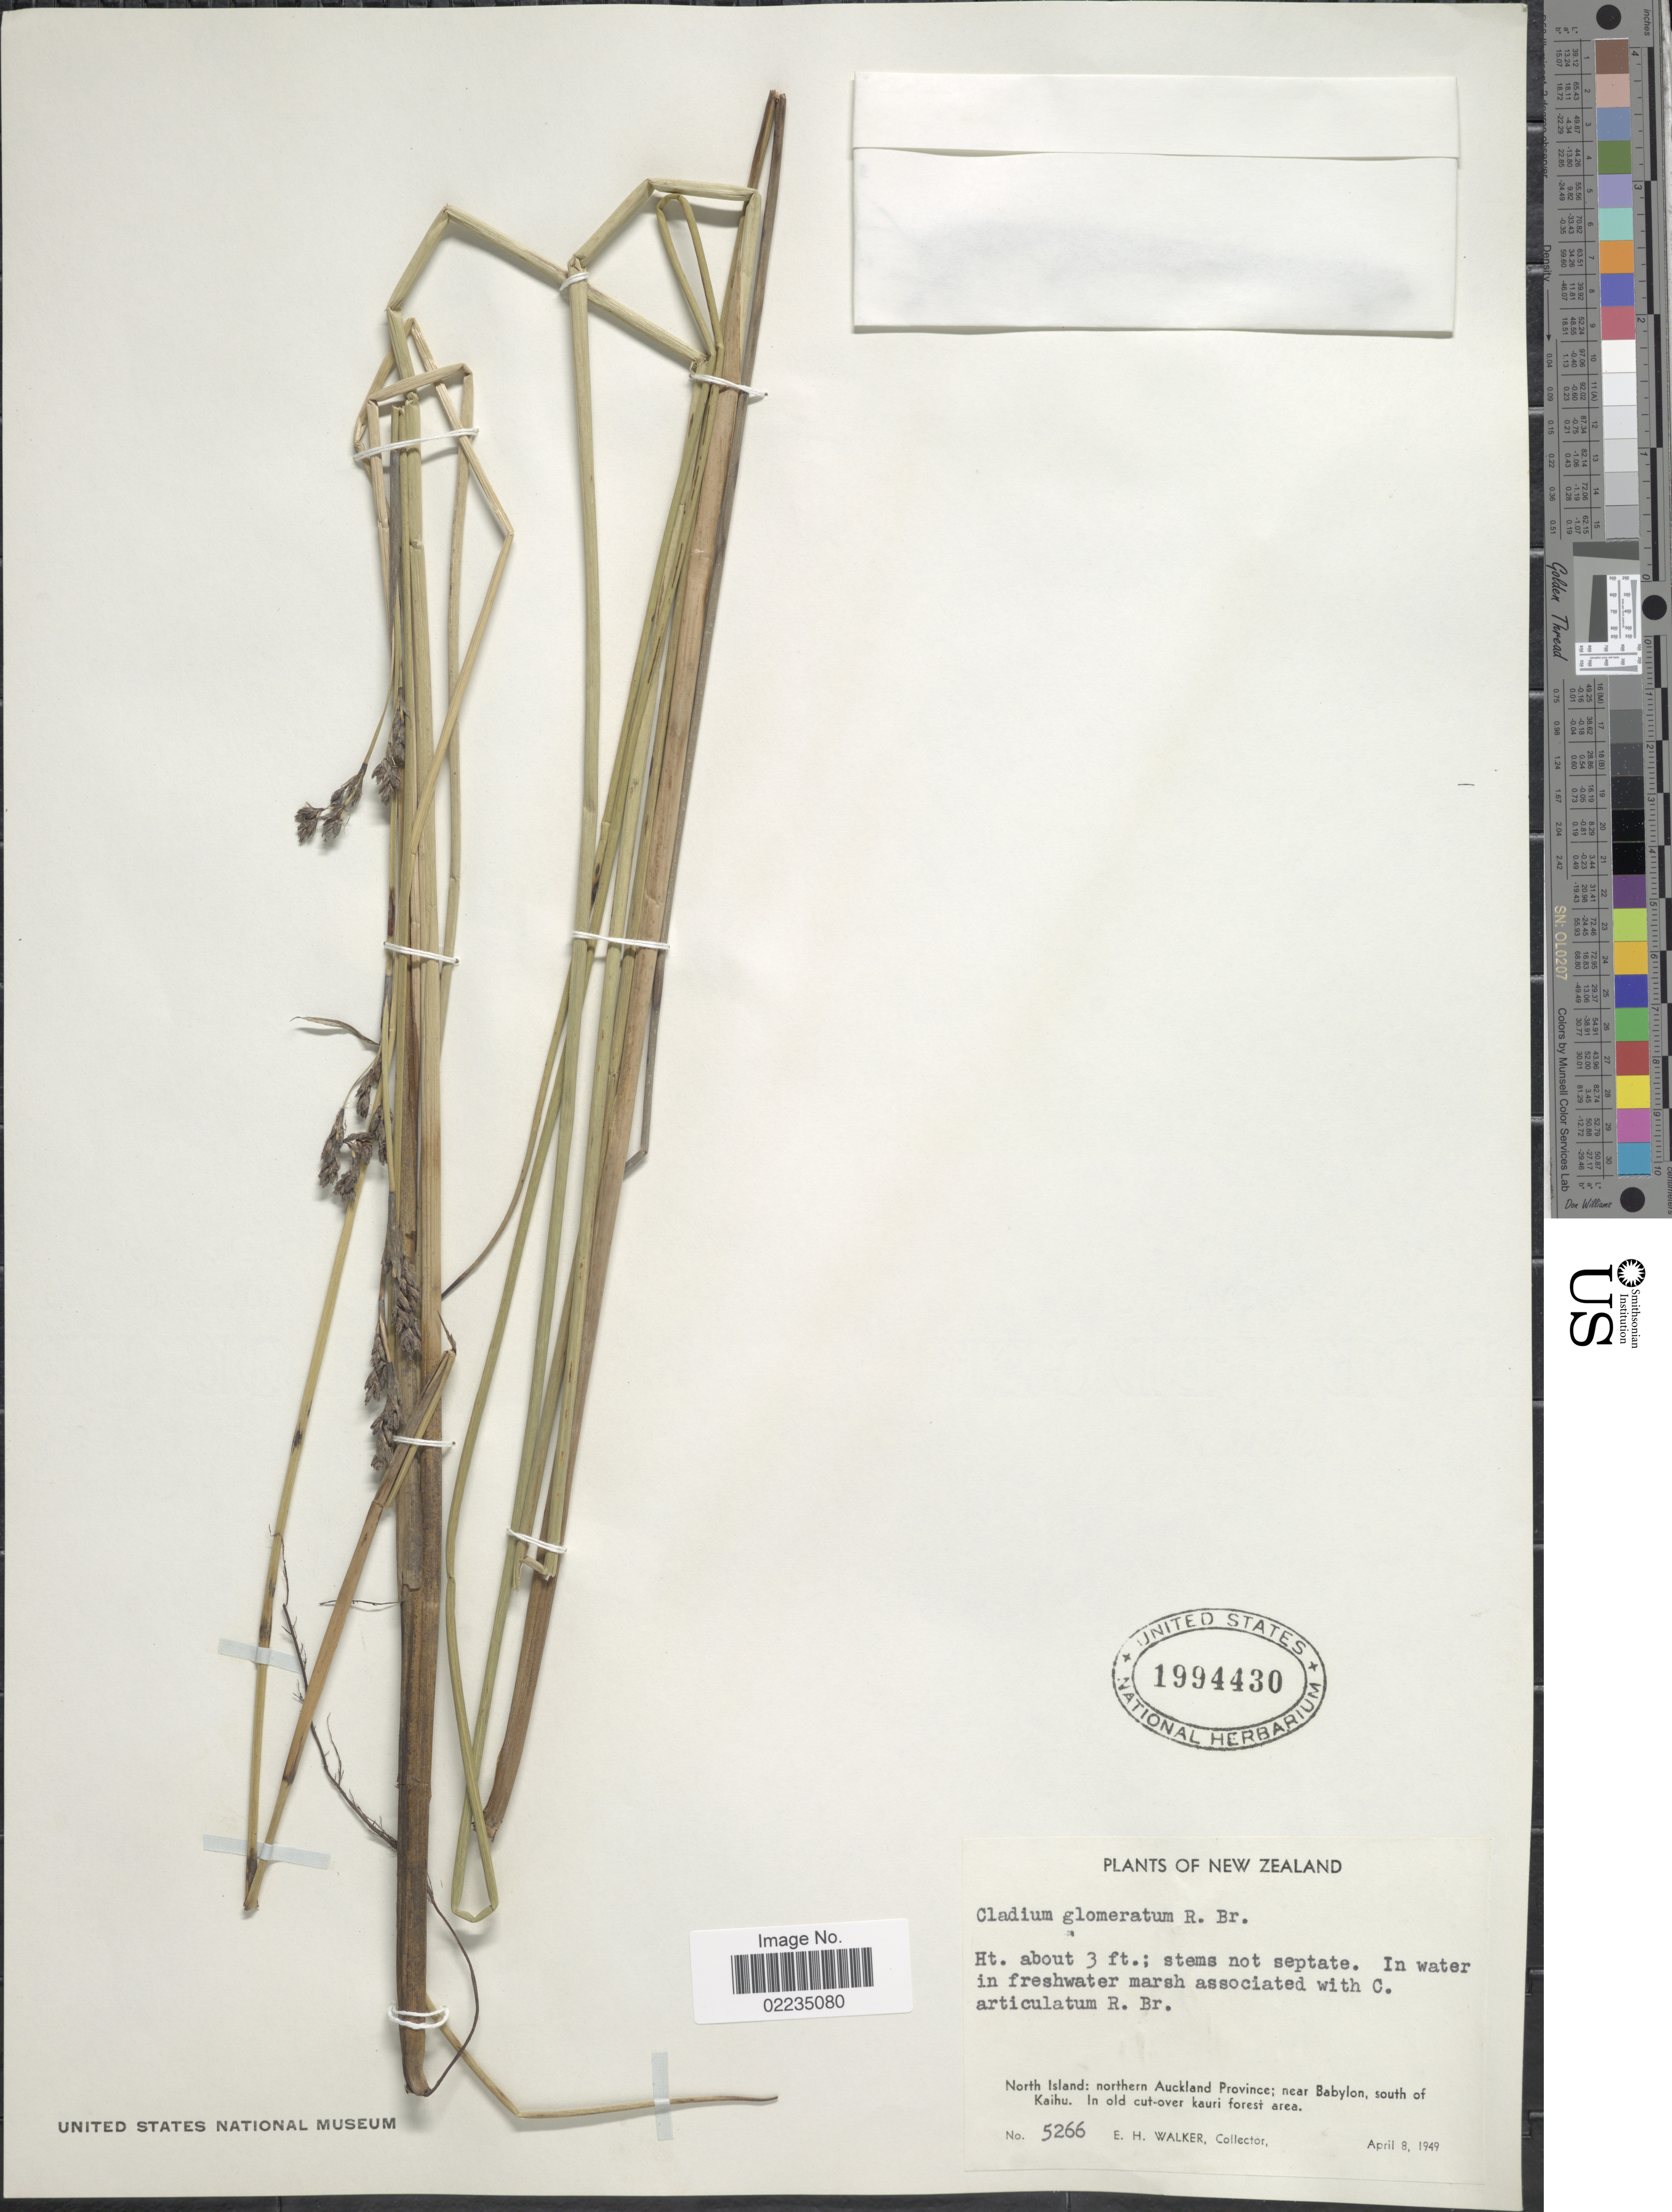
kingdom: Plantae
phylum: Tracheophyta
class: Liliopsida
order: Poales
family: Cyperaceae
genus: Machaerina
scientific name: Machaerina glomerata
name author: (Gaudich.) T. Koyama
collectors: E. H. Walker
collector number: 5266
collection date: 1949-04-08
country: New Zealand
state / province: Auckland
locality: North Island: northern Auckland Province; near Babylon, south of Kaihu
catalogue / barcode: US 1994430